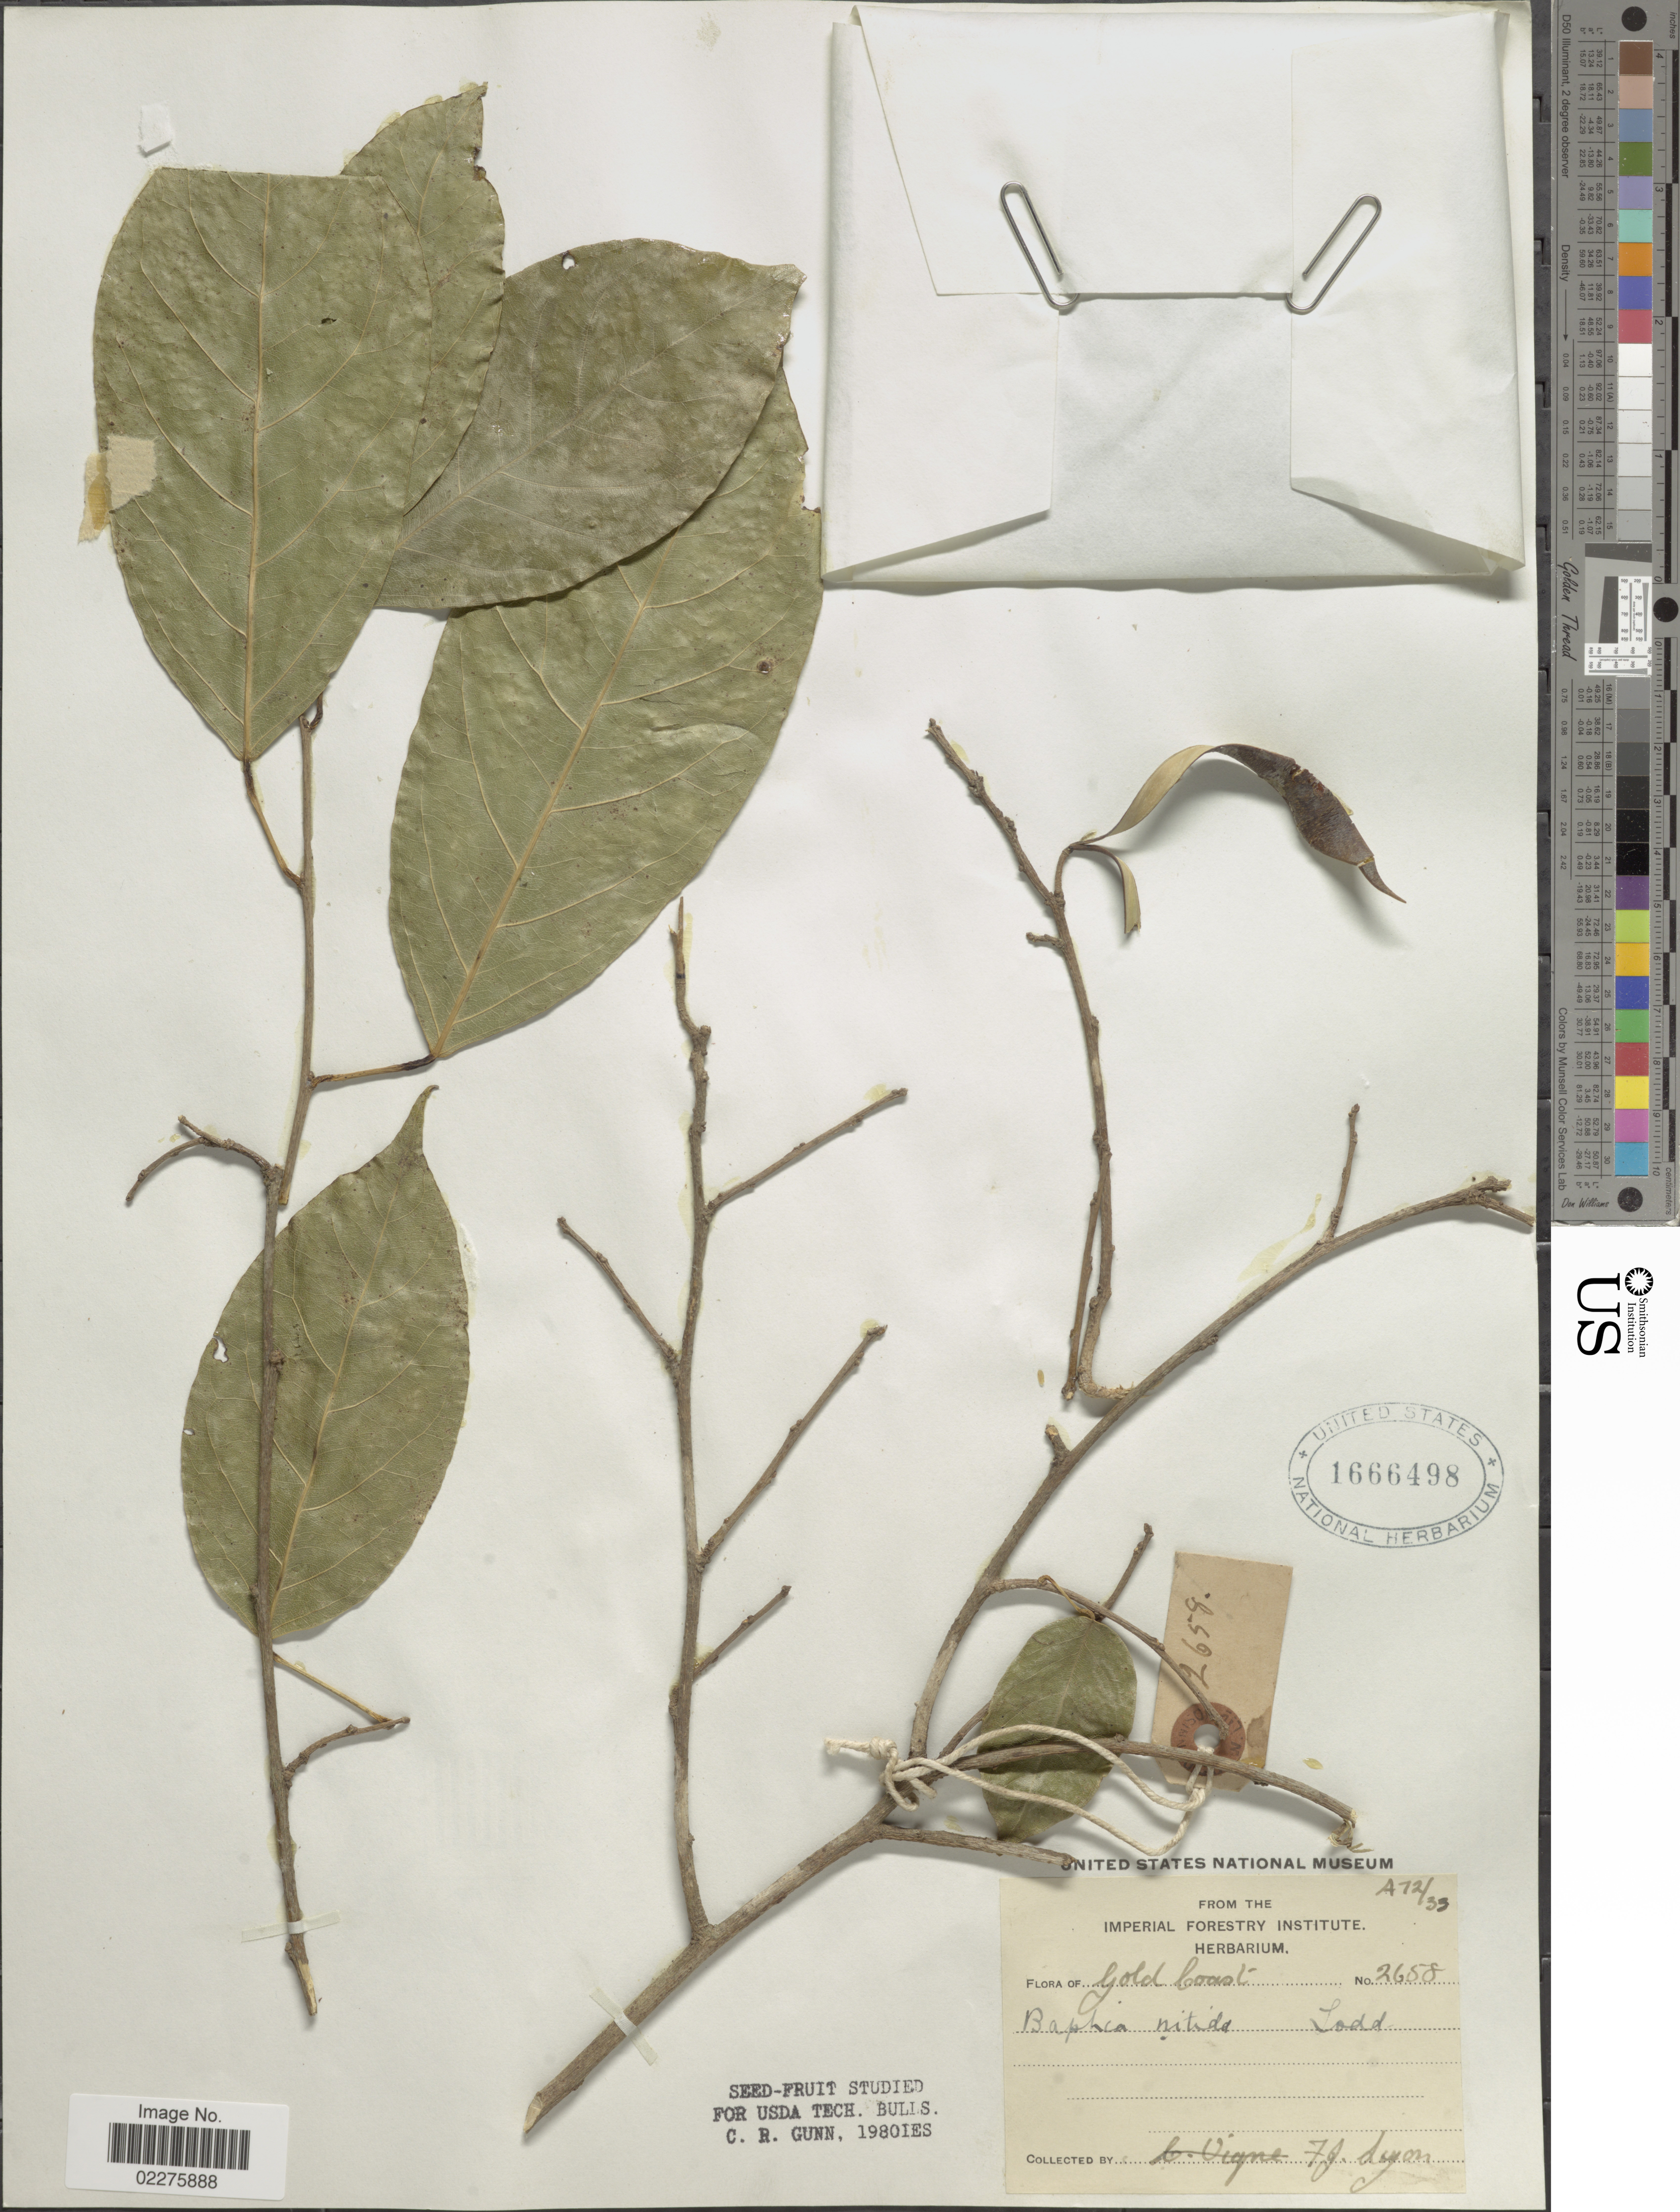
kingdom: Plantae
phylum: Tracheophyta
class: Magnoliopsida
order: Fabales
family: Fabaceae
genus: Baphia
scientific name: Baphia nitida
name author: Lodd.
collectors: F. Lyon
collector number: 2658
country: Ghana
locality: Gold Coast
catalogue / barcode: US 1666498